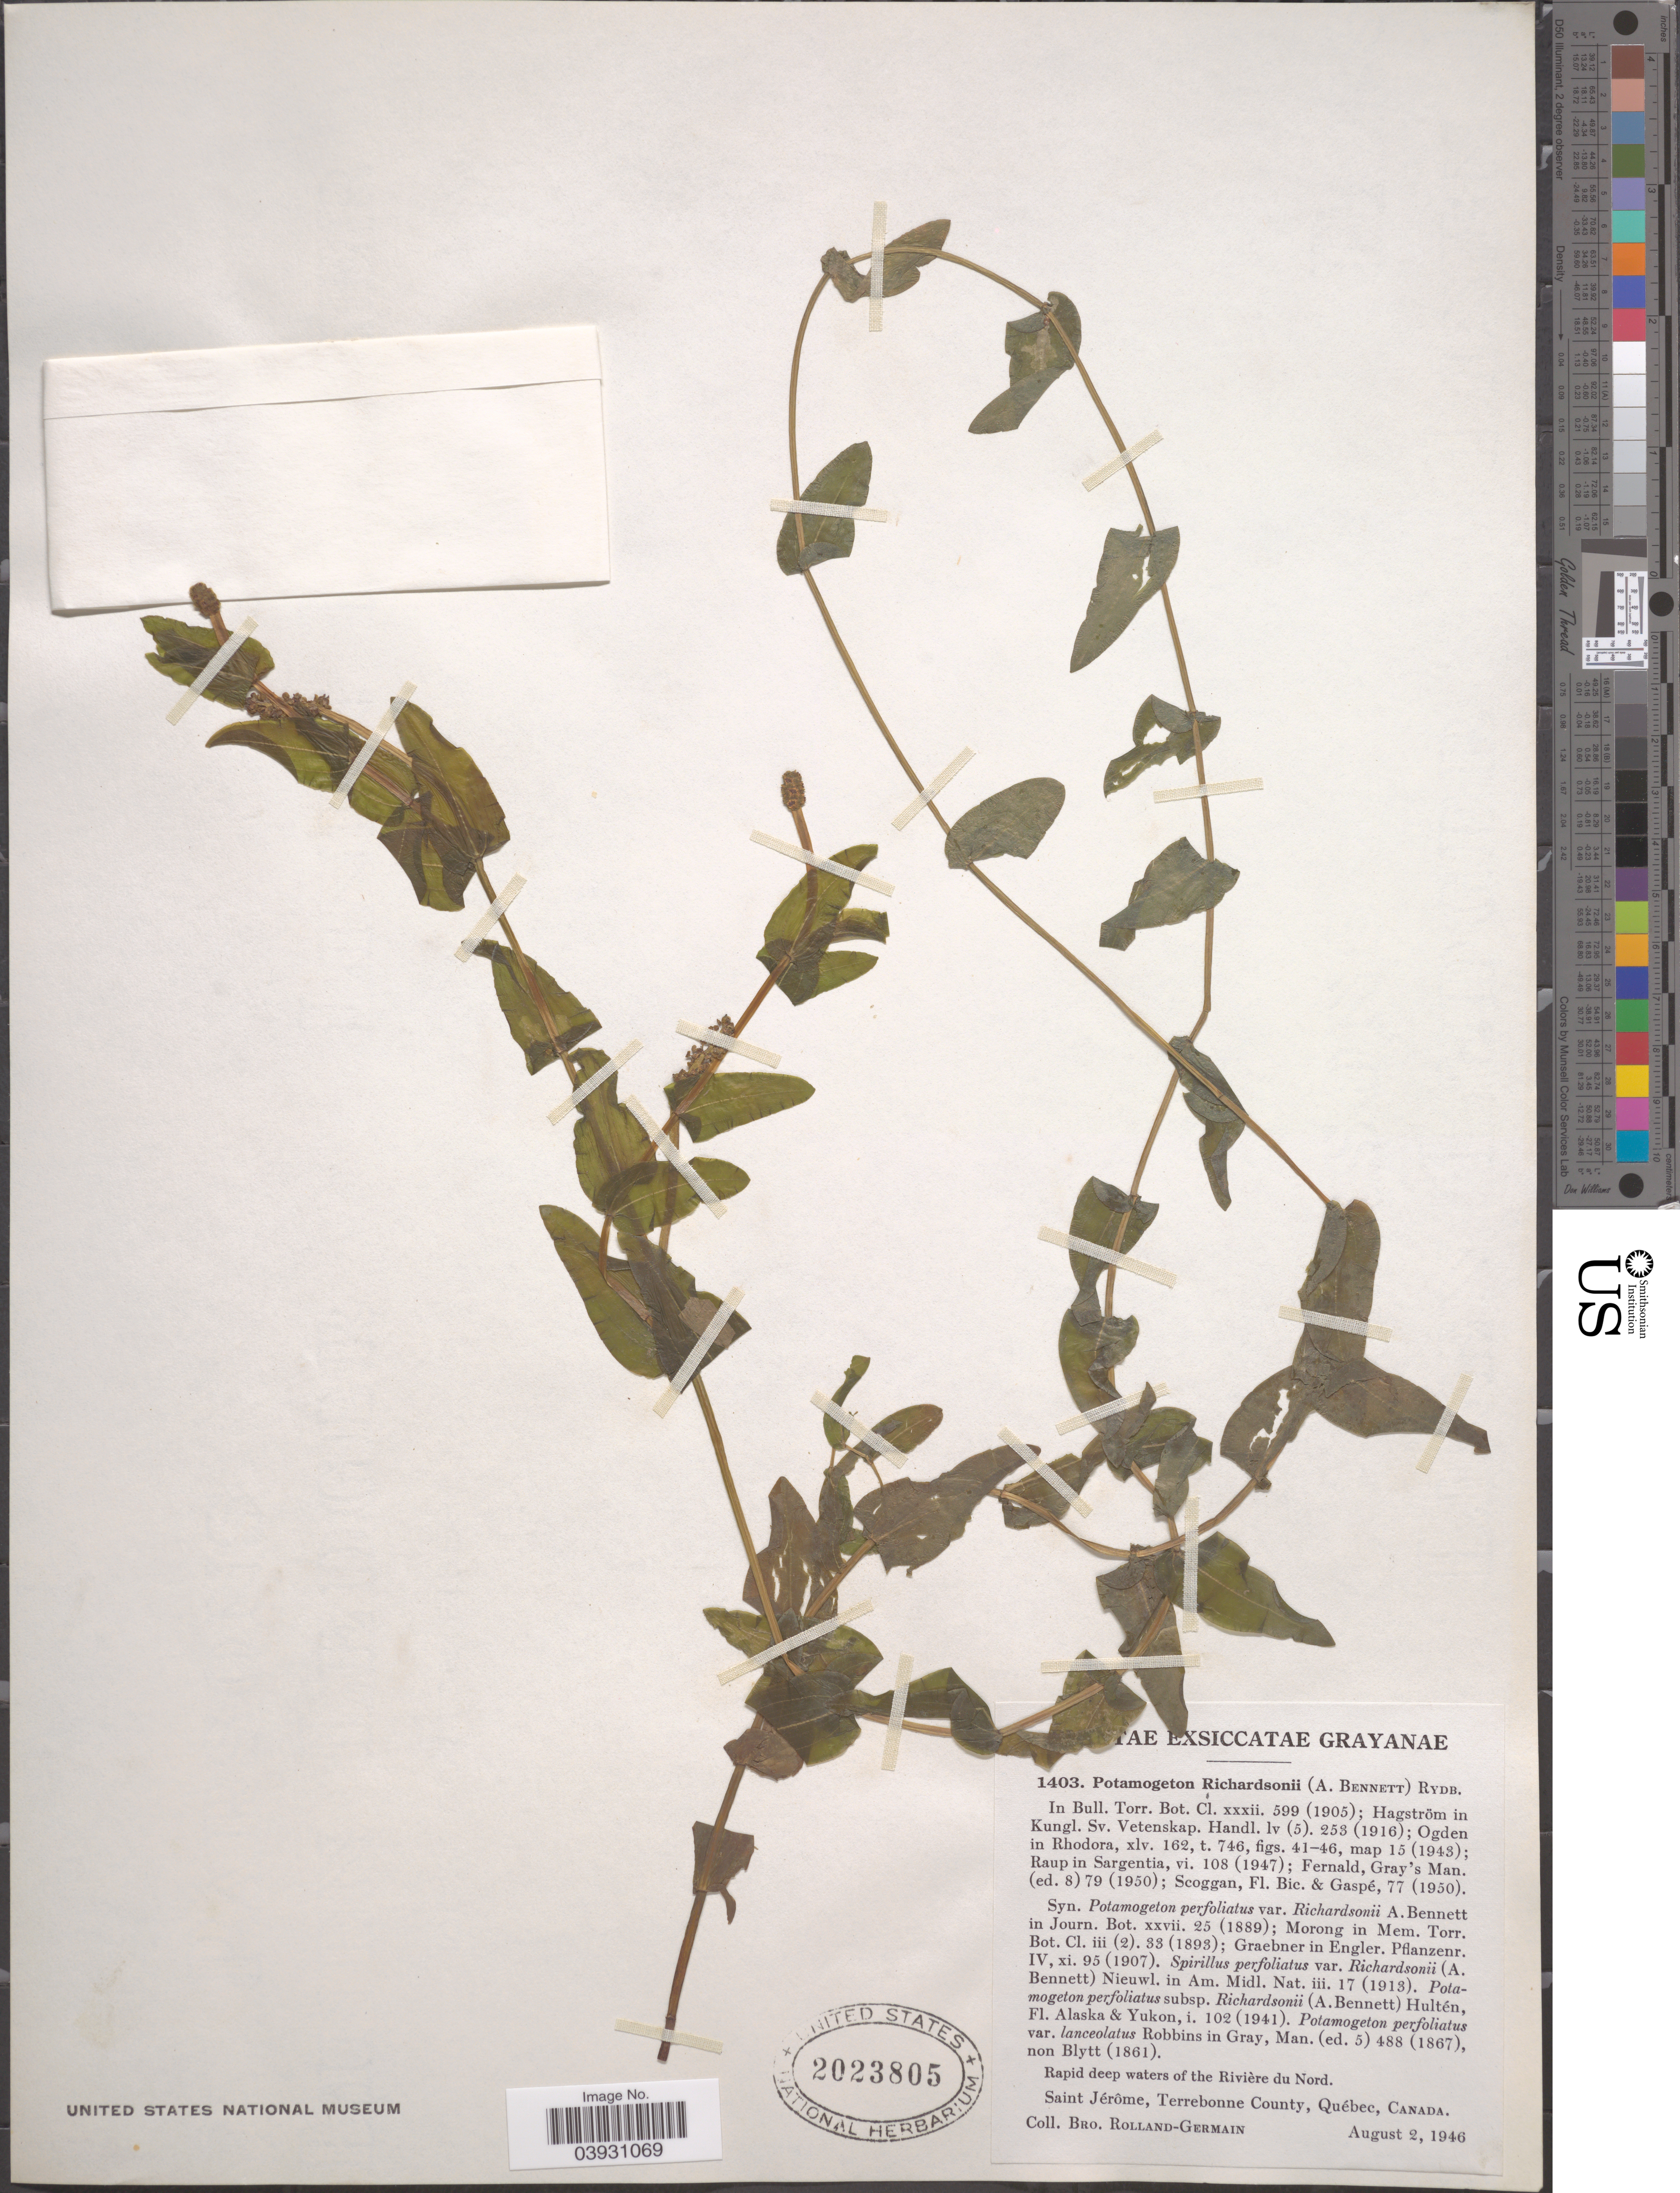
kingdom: Plantae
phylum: Tracheophyta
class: Liliopsida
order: Alismatales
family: Potamogetonaceae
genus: Potamogeton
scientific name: Potamogeton richardsonii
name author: (A.W. Benn.) Rydb.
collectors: Rolland-Germain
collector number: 1403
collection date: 1946-08-02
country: Canada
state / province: Quebec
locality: Rapid deep waters of the Rivière du Nord. Saint Jérôme, Terrebonne County.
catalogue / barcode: US 2023805